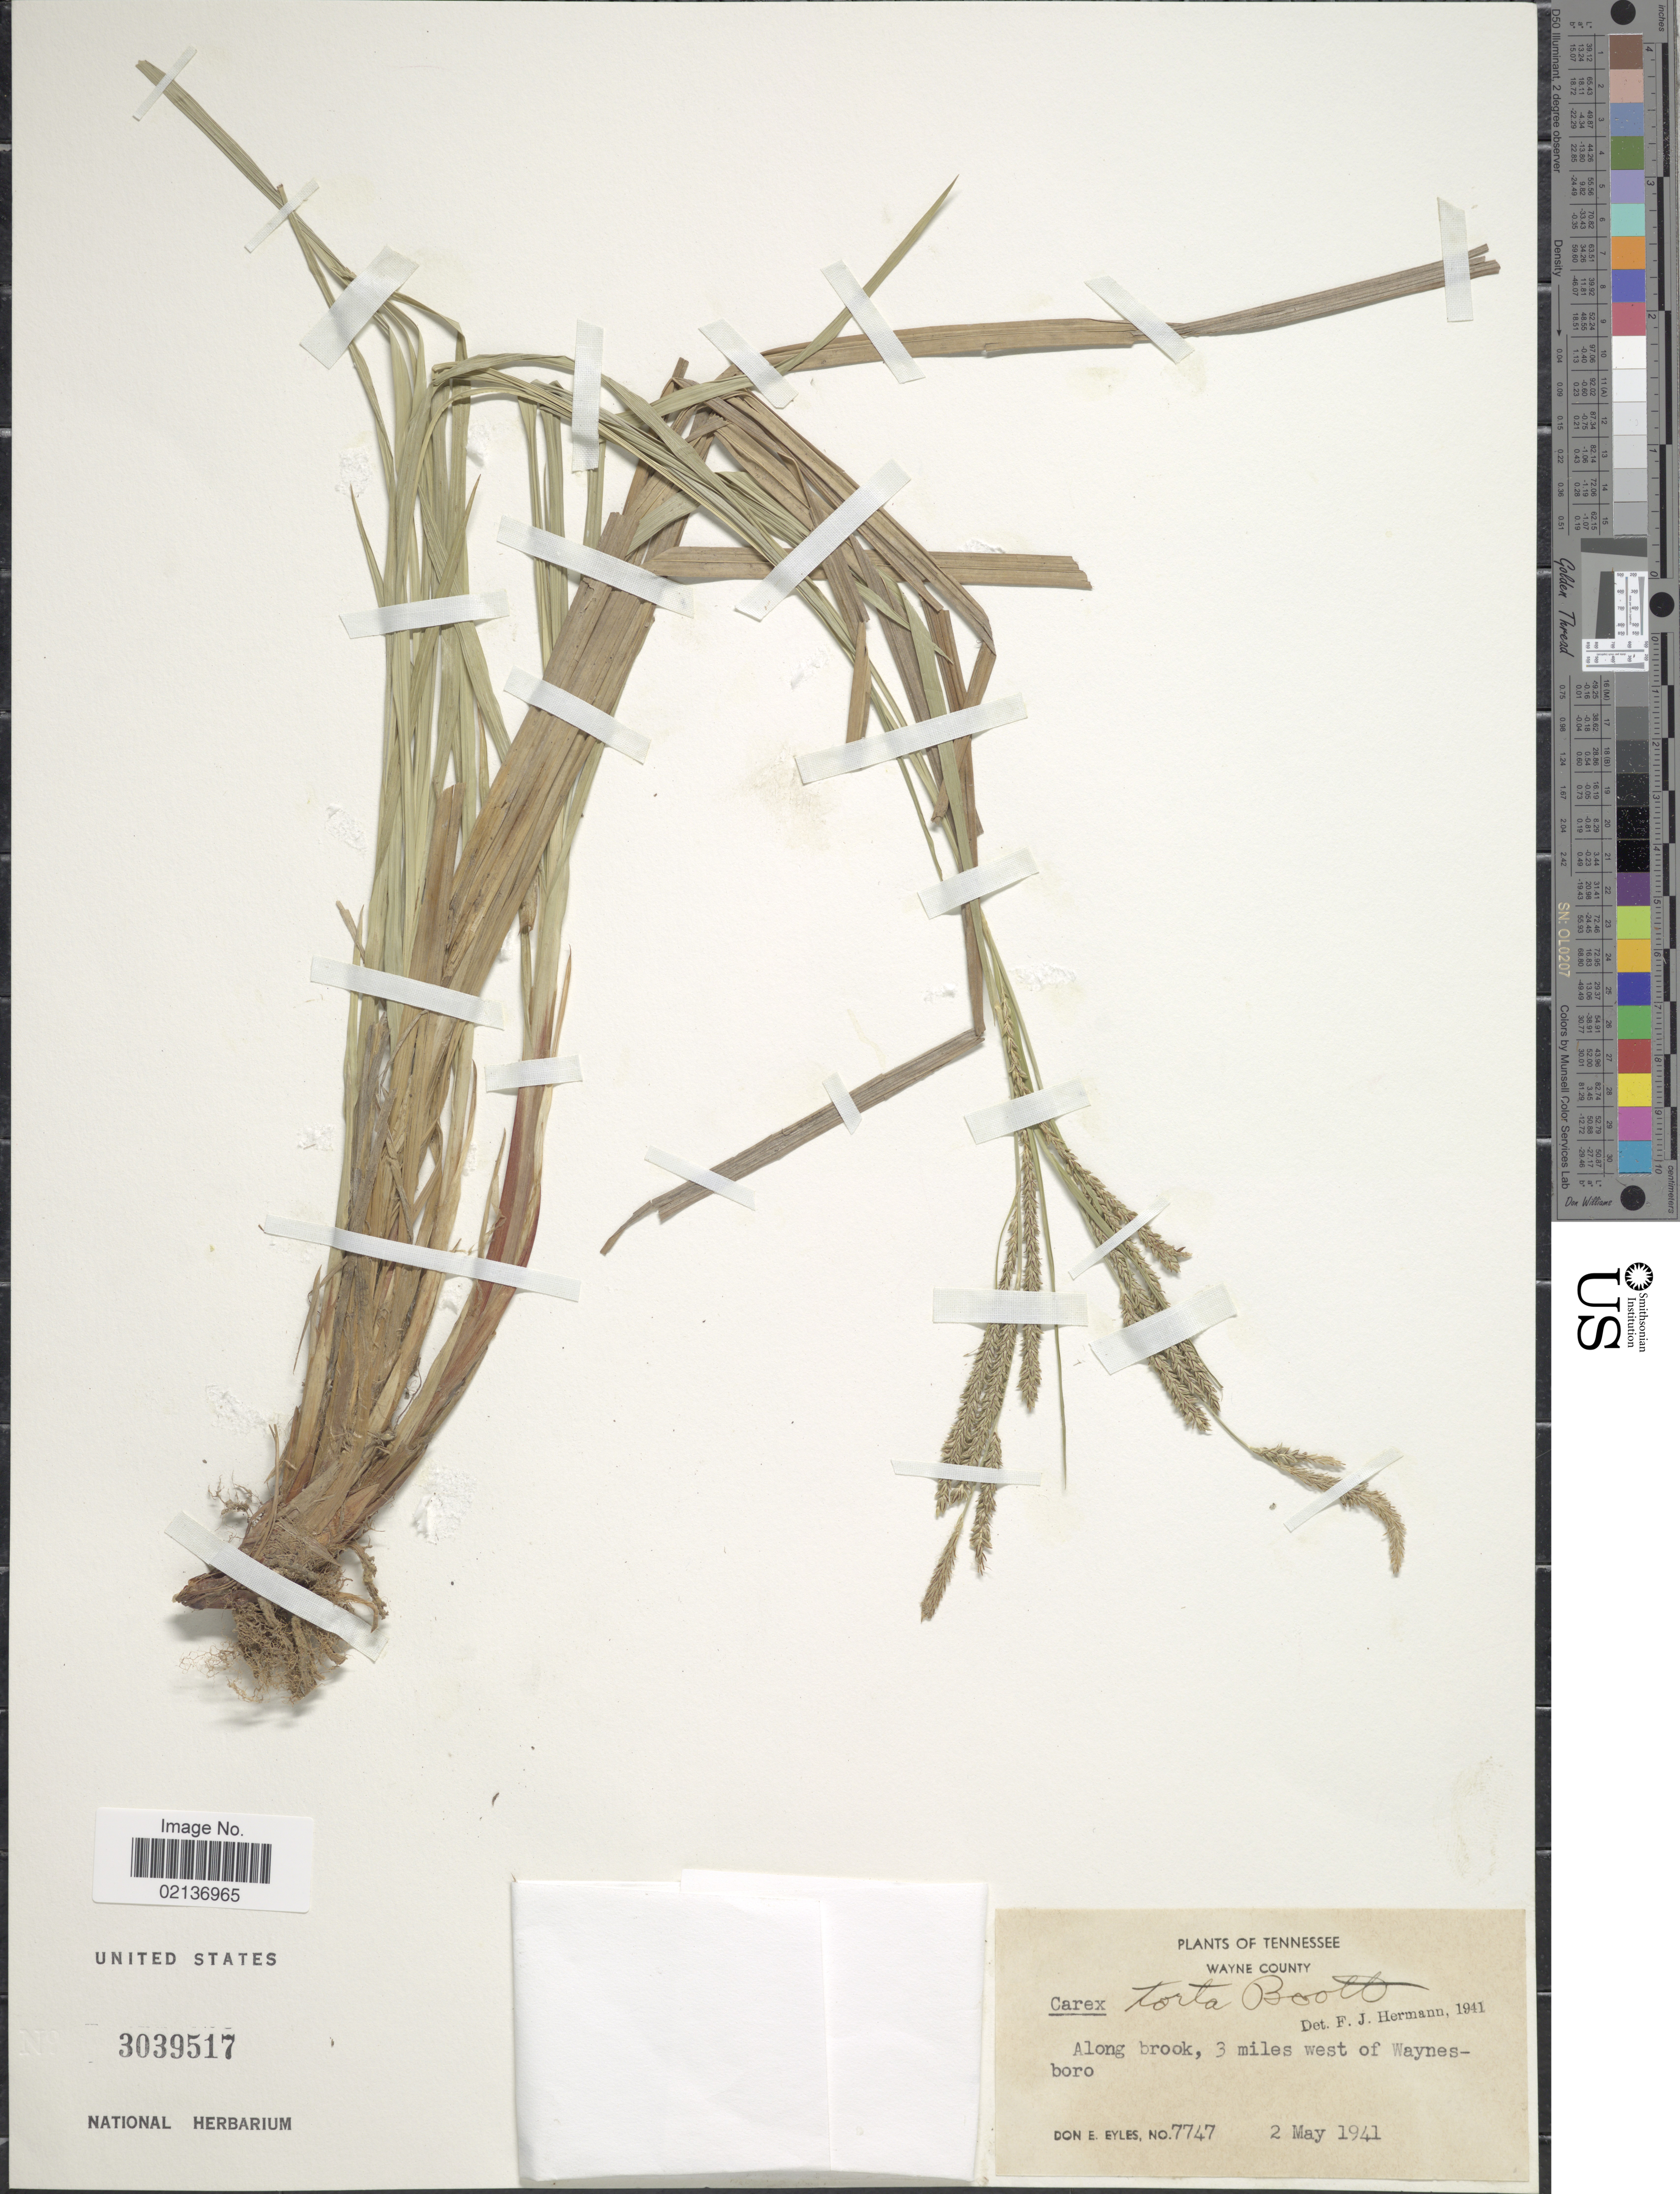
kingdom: Plantae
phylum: Tracheophyta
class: Liliopsida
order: Poales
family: Cyperaceae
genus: Carex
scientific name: Carex torta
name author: Boott ex Tuck.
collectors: D. Eyles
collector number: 7747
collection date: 1941-05-02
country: United States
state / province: Tennessee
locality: Wayne County, along brook, 3 miles west of Waynesboro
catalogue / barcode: US 3039517